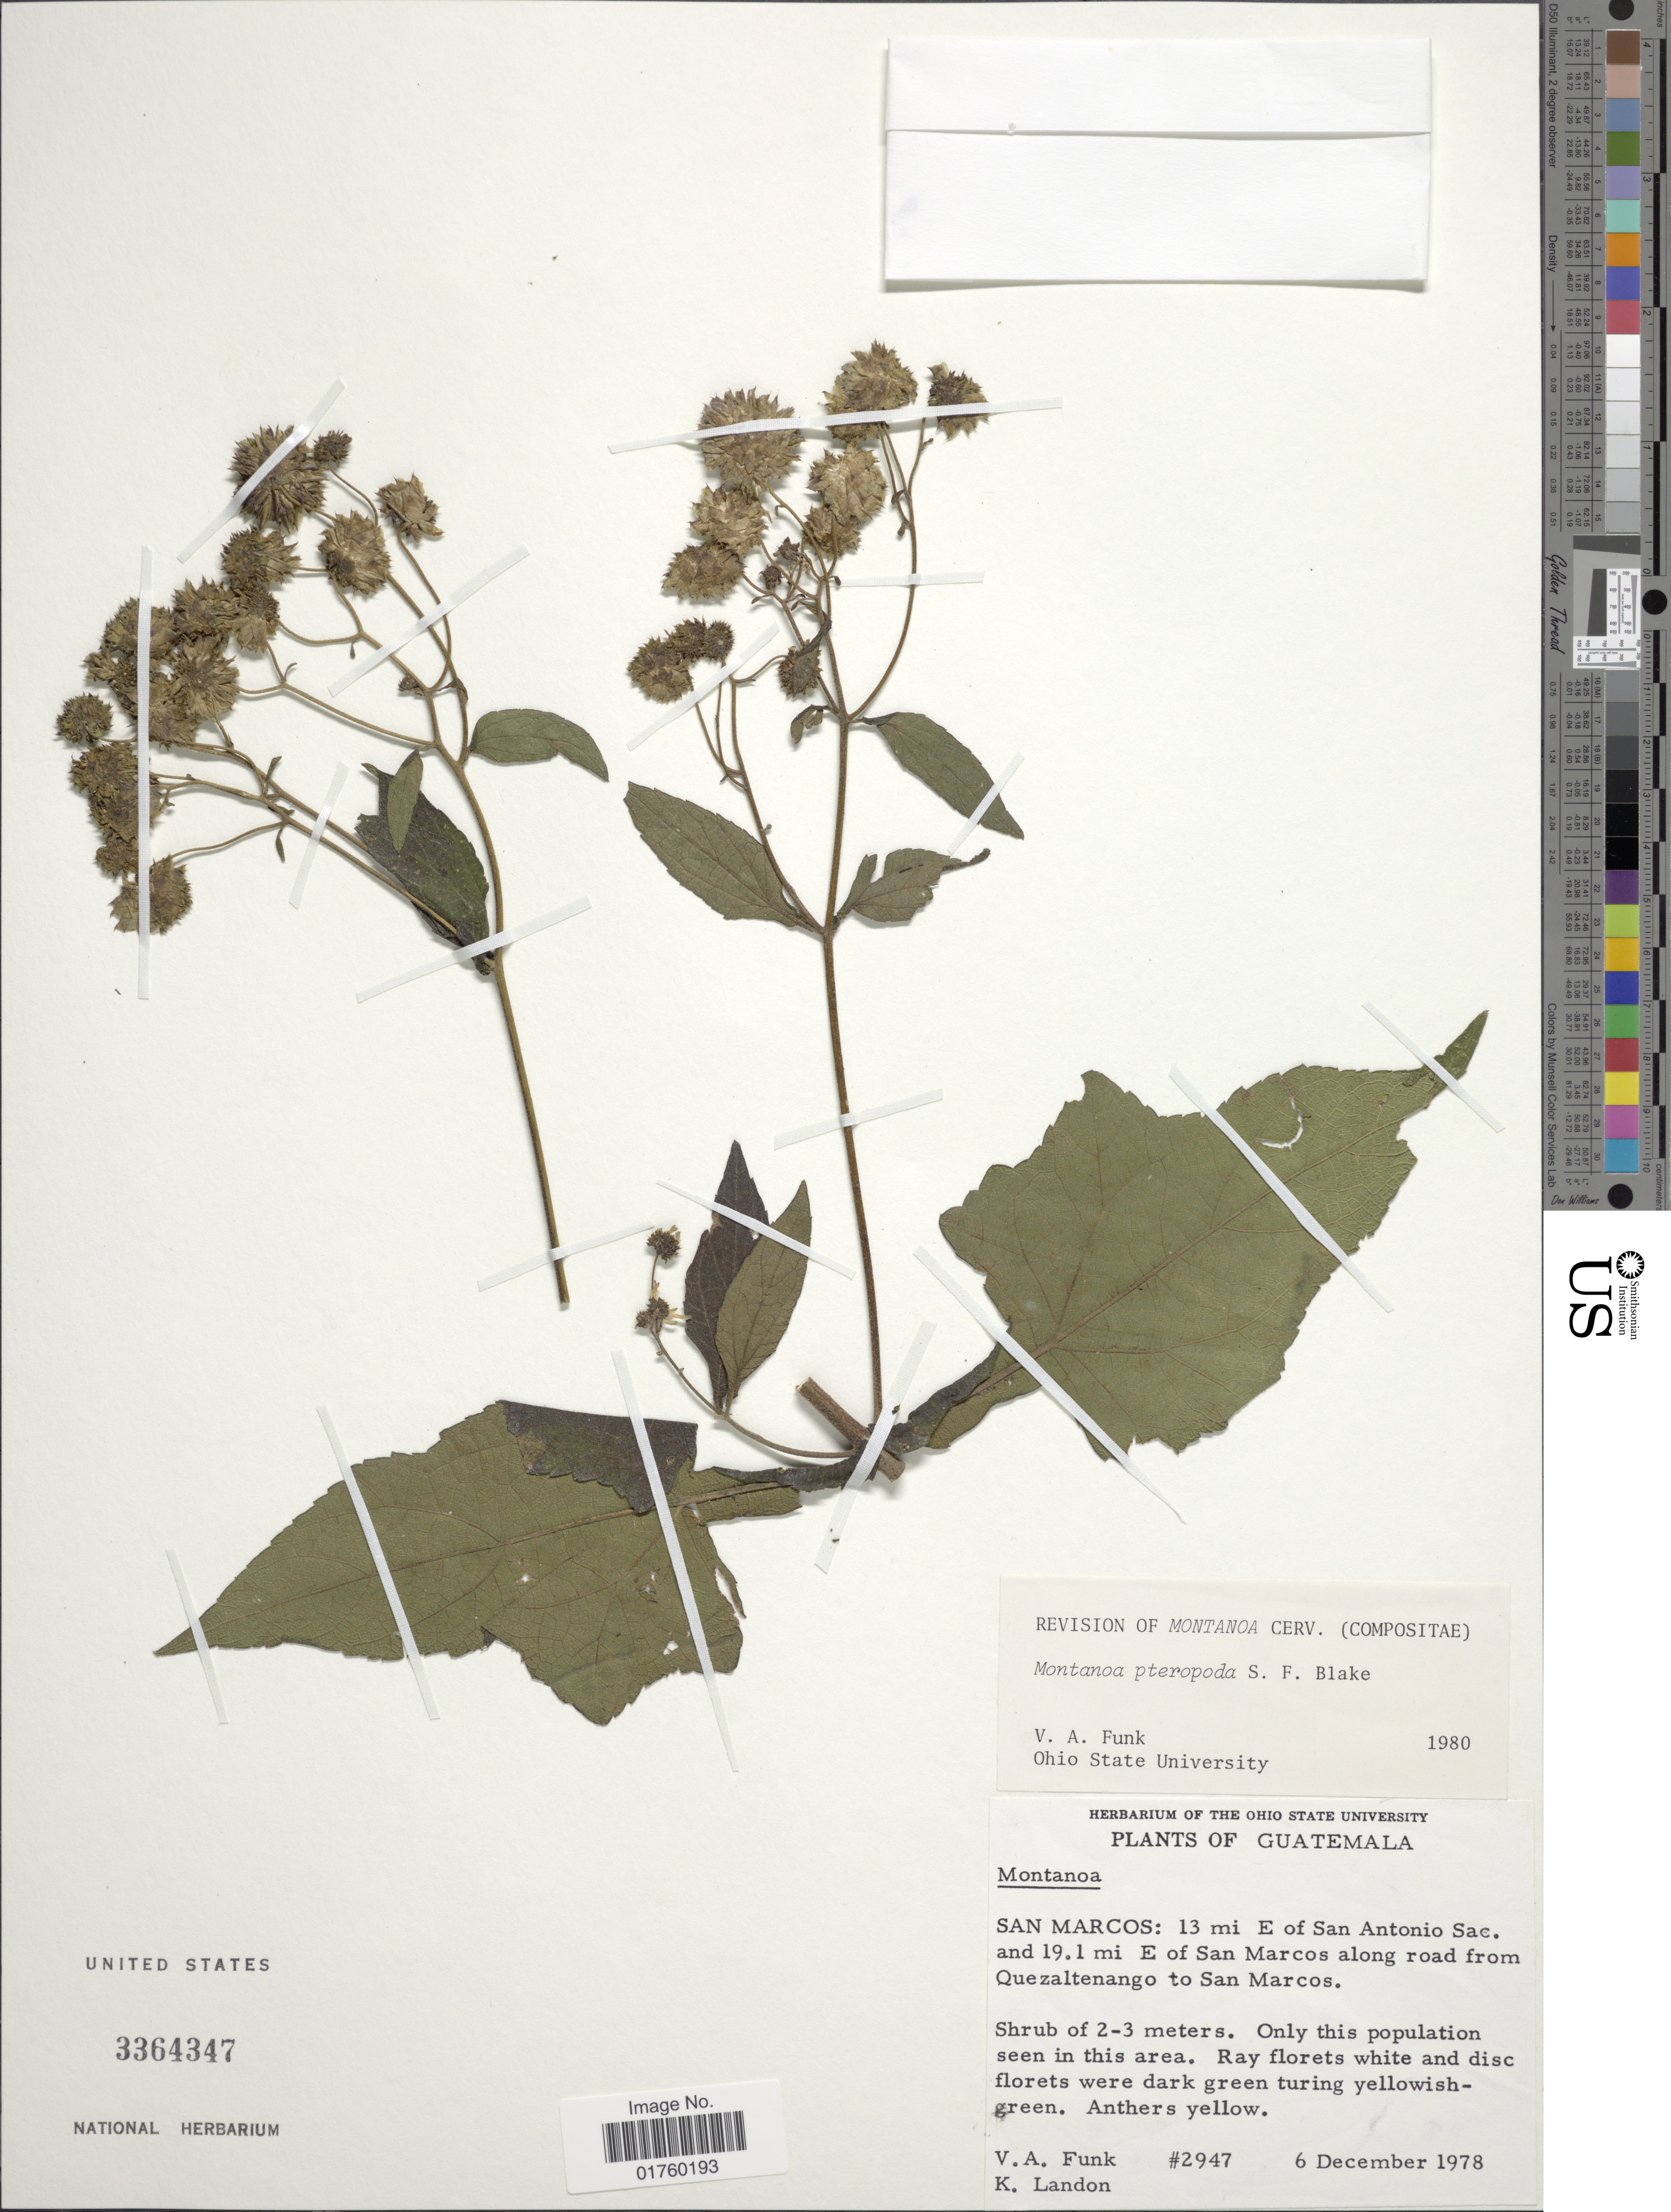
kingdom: Plantae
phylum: Tracheophyta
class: Magnoliopsida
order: Asterales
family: Asteraceae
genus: Montanoa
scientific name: Montanoa pteropoda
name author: S.F. Blake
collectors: V. Funk & K. C. Landon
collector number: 2947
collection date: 1978-12-06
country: Guatemala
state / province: San Marcos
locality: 13 mi E of San Antonio Sac. and 19.1 mi E of San Marcos along road from Quezaltenango to San Marcos.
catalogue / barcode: US 3364347